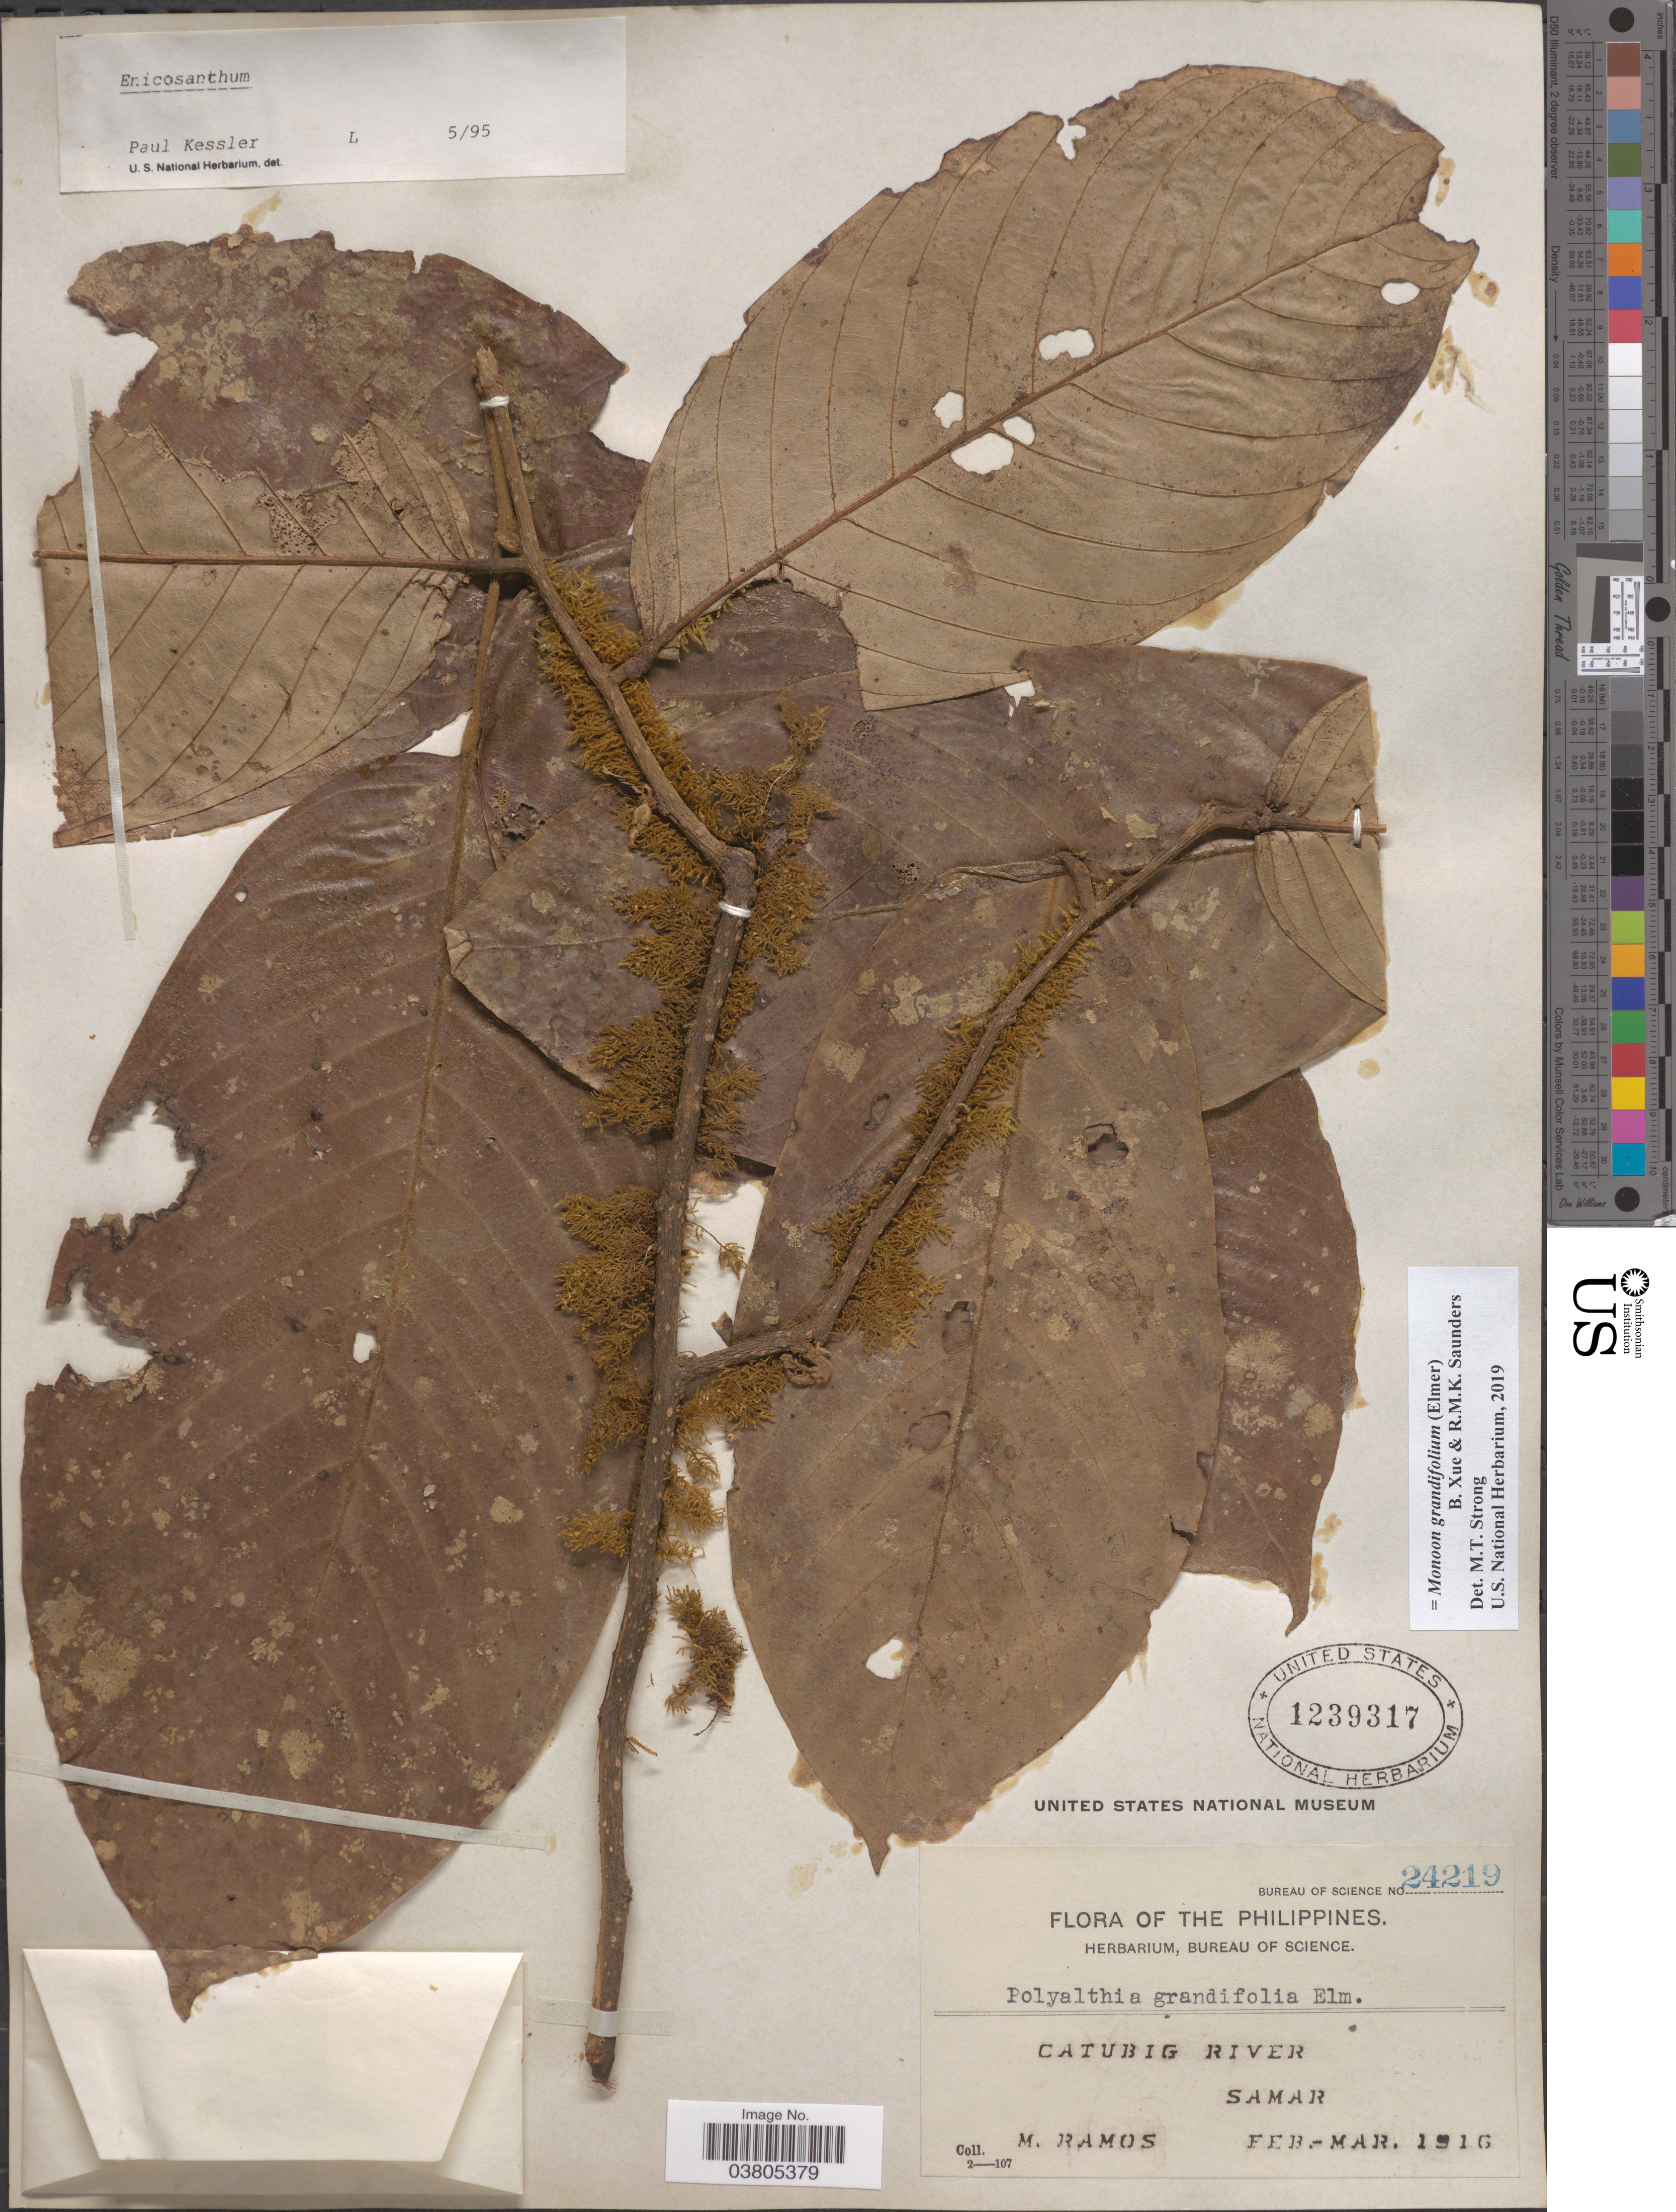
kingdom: Plantae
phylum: Tracheophyta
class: Magnoliopsida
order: Magnoliales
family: Annonaceae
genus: Monoon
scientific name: Monoon grandifolium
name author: (Elmer) B. Xue & R.M.K. Saunders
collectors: M. Ramos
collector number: Bureau of Science 24219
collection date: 1916-02/1916-03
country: Philippines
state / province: Eastern Visayas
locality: Catubig River, Samar.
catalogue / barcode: US 1239317